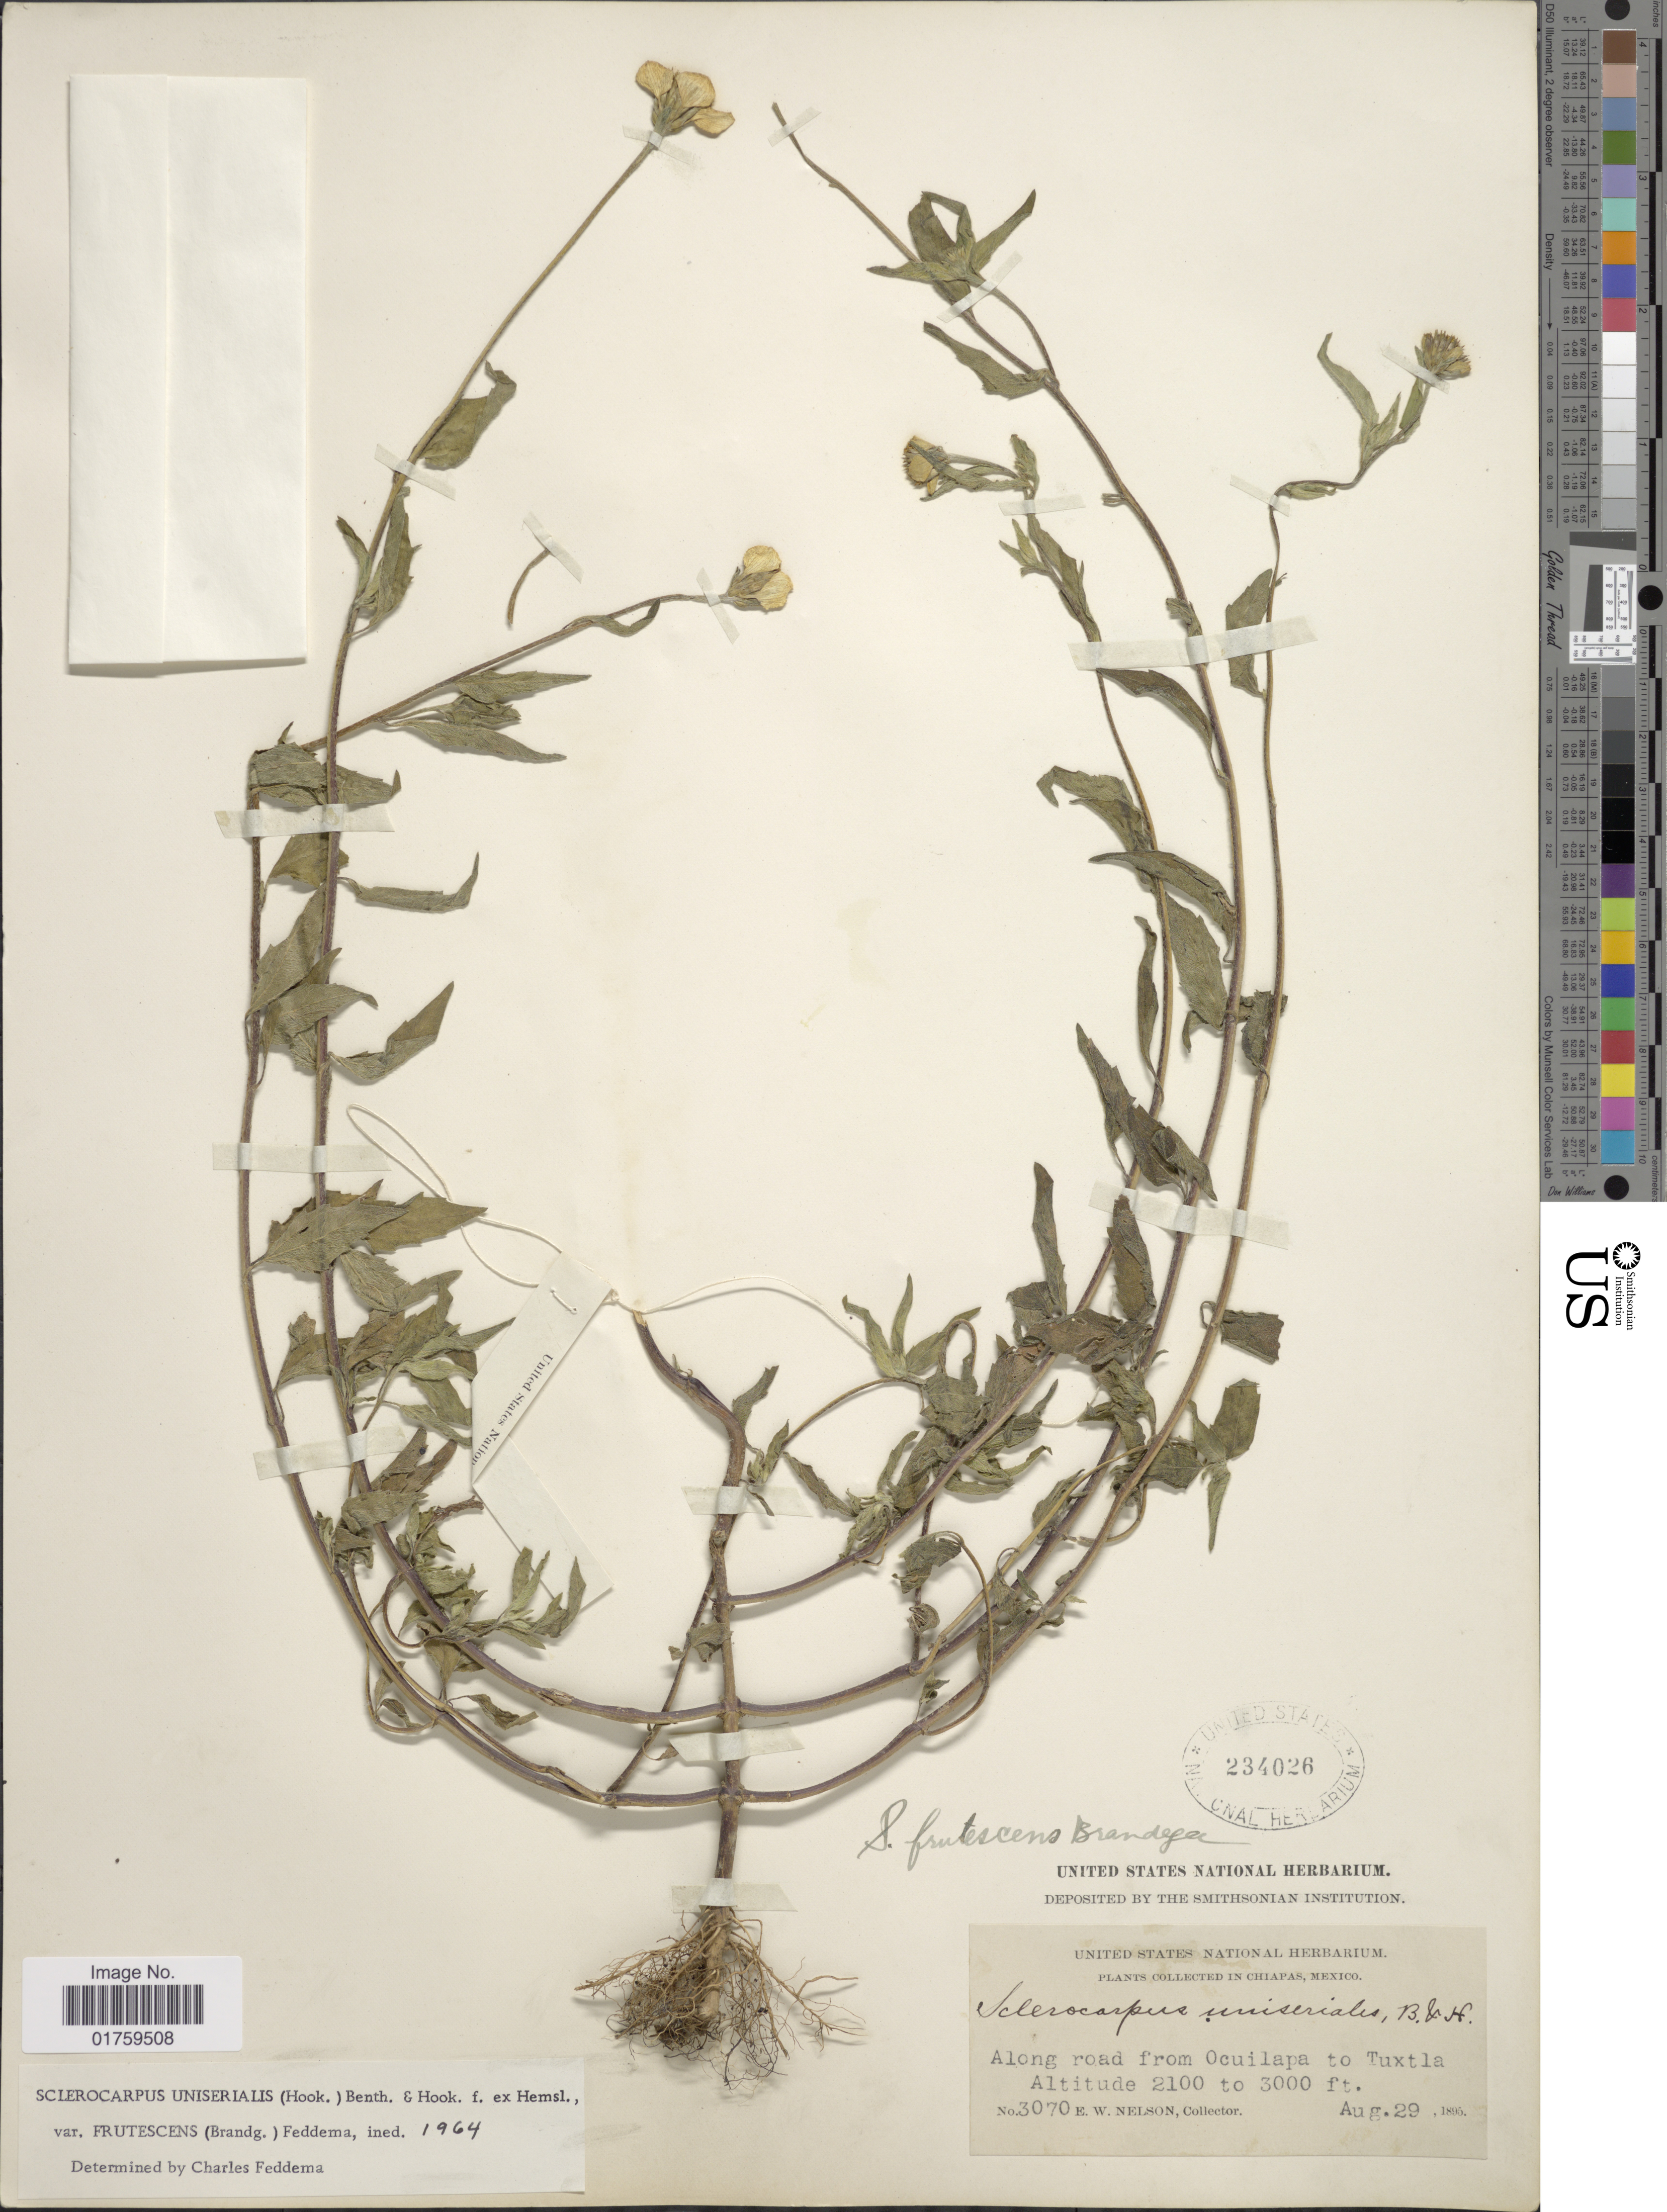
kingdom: Plantae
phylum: Tracheophyta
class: Magnoliopsida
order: Asterales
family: Asteraceae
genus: Sclerocarpus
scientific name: Sclerocarpus uniserialis var. frutescens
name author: (Brandegee) Feddema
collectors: E. W. Nelson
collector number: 3070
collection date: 1895-08-29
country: Mexico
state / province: Chiapas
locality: Chiapas, Mexico. Along road from Ocuialpa to Tuixtla.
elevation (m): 640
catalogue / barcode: US 234026